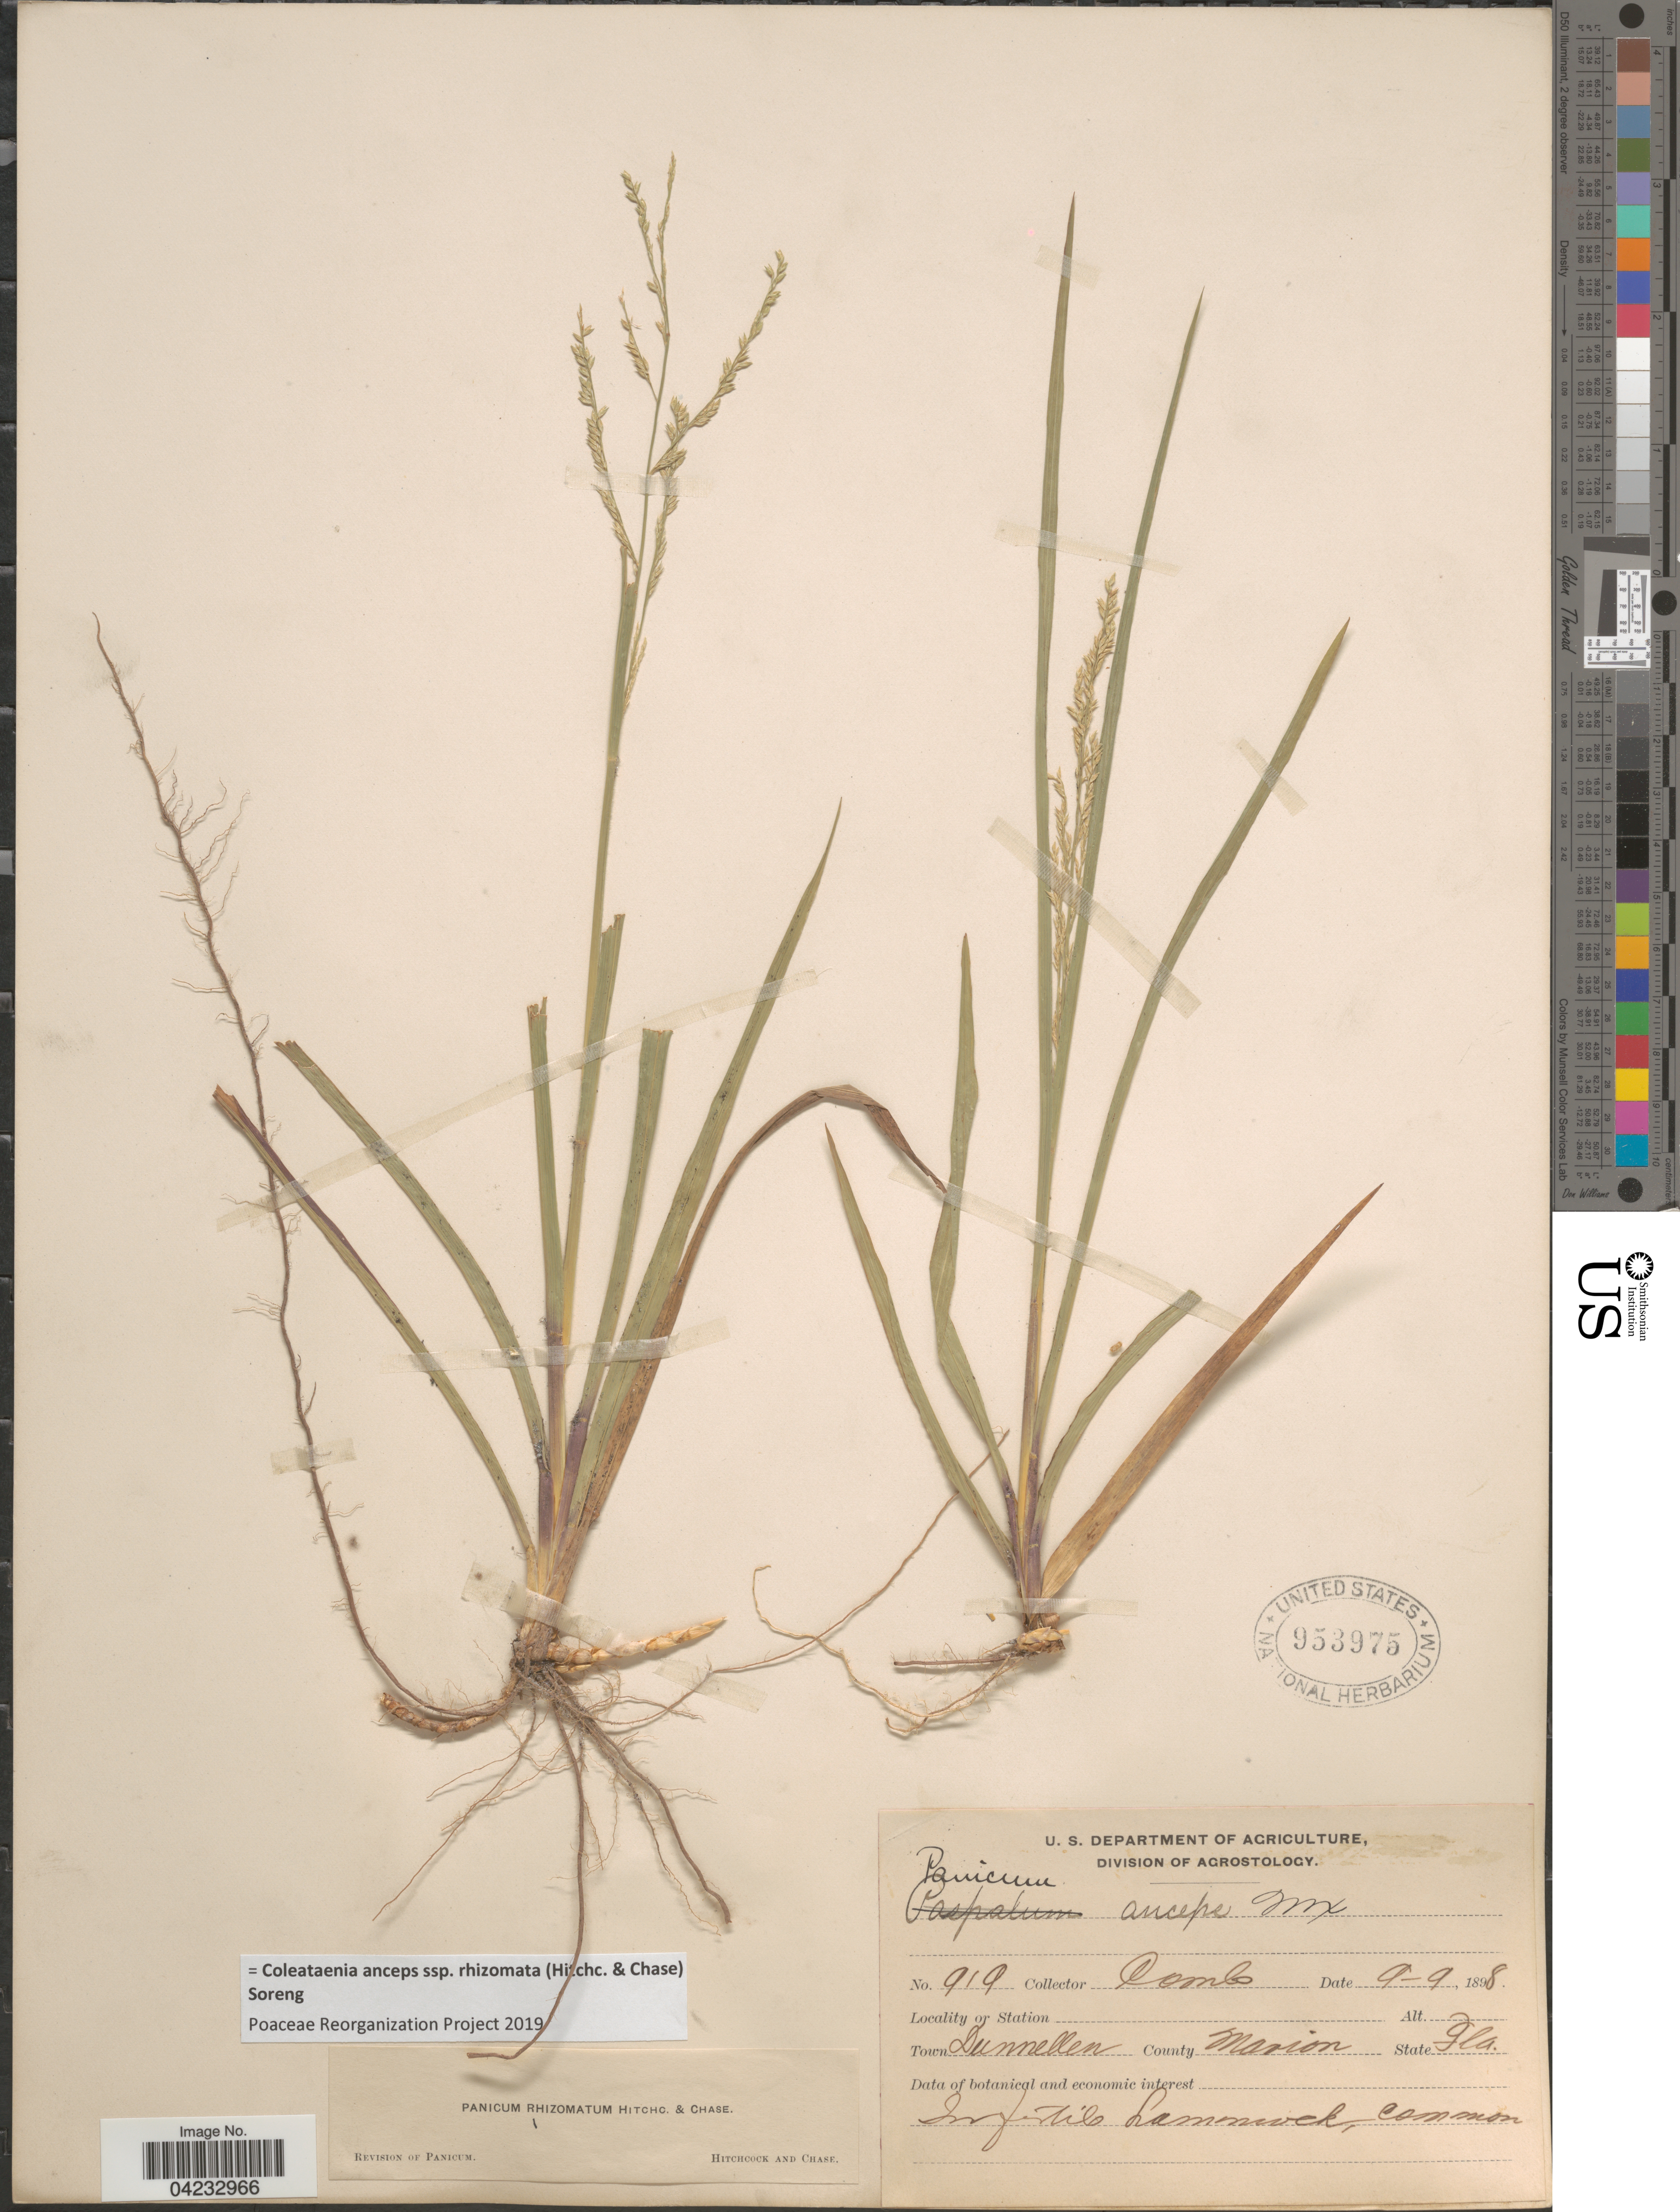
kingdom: Plantae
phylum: Tracheophyta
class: Liliopsida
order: Poales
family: Poaceae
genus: Coleataenia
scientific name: Coleataenia anceps subsp. rhizomata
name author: (Hitchc. & Chase) Soreng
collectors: -. Combs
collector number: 919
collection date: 1898-09-09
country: United States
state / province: Florida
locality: Town Dunnellen. County Marion.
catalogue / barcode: US 953975